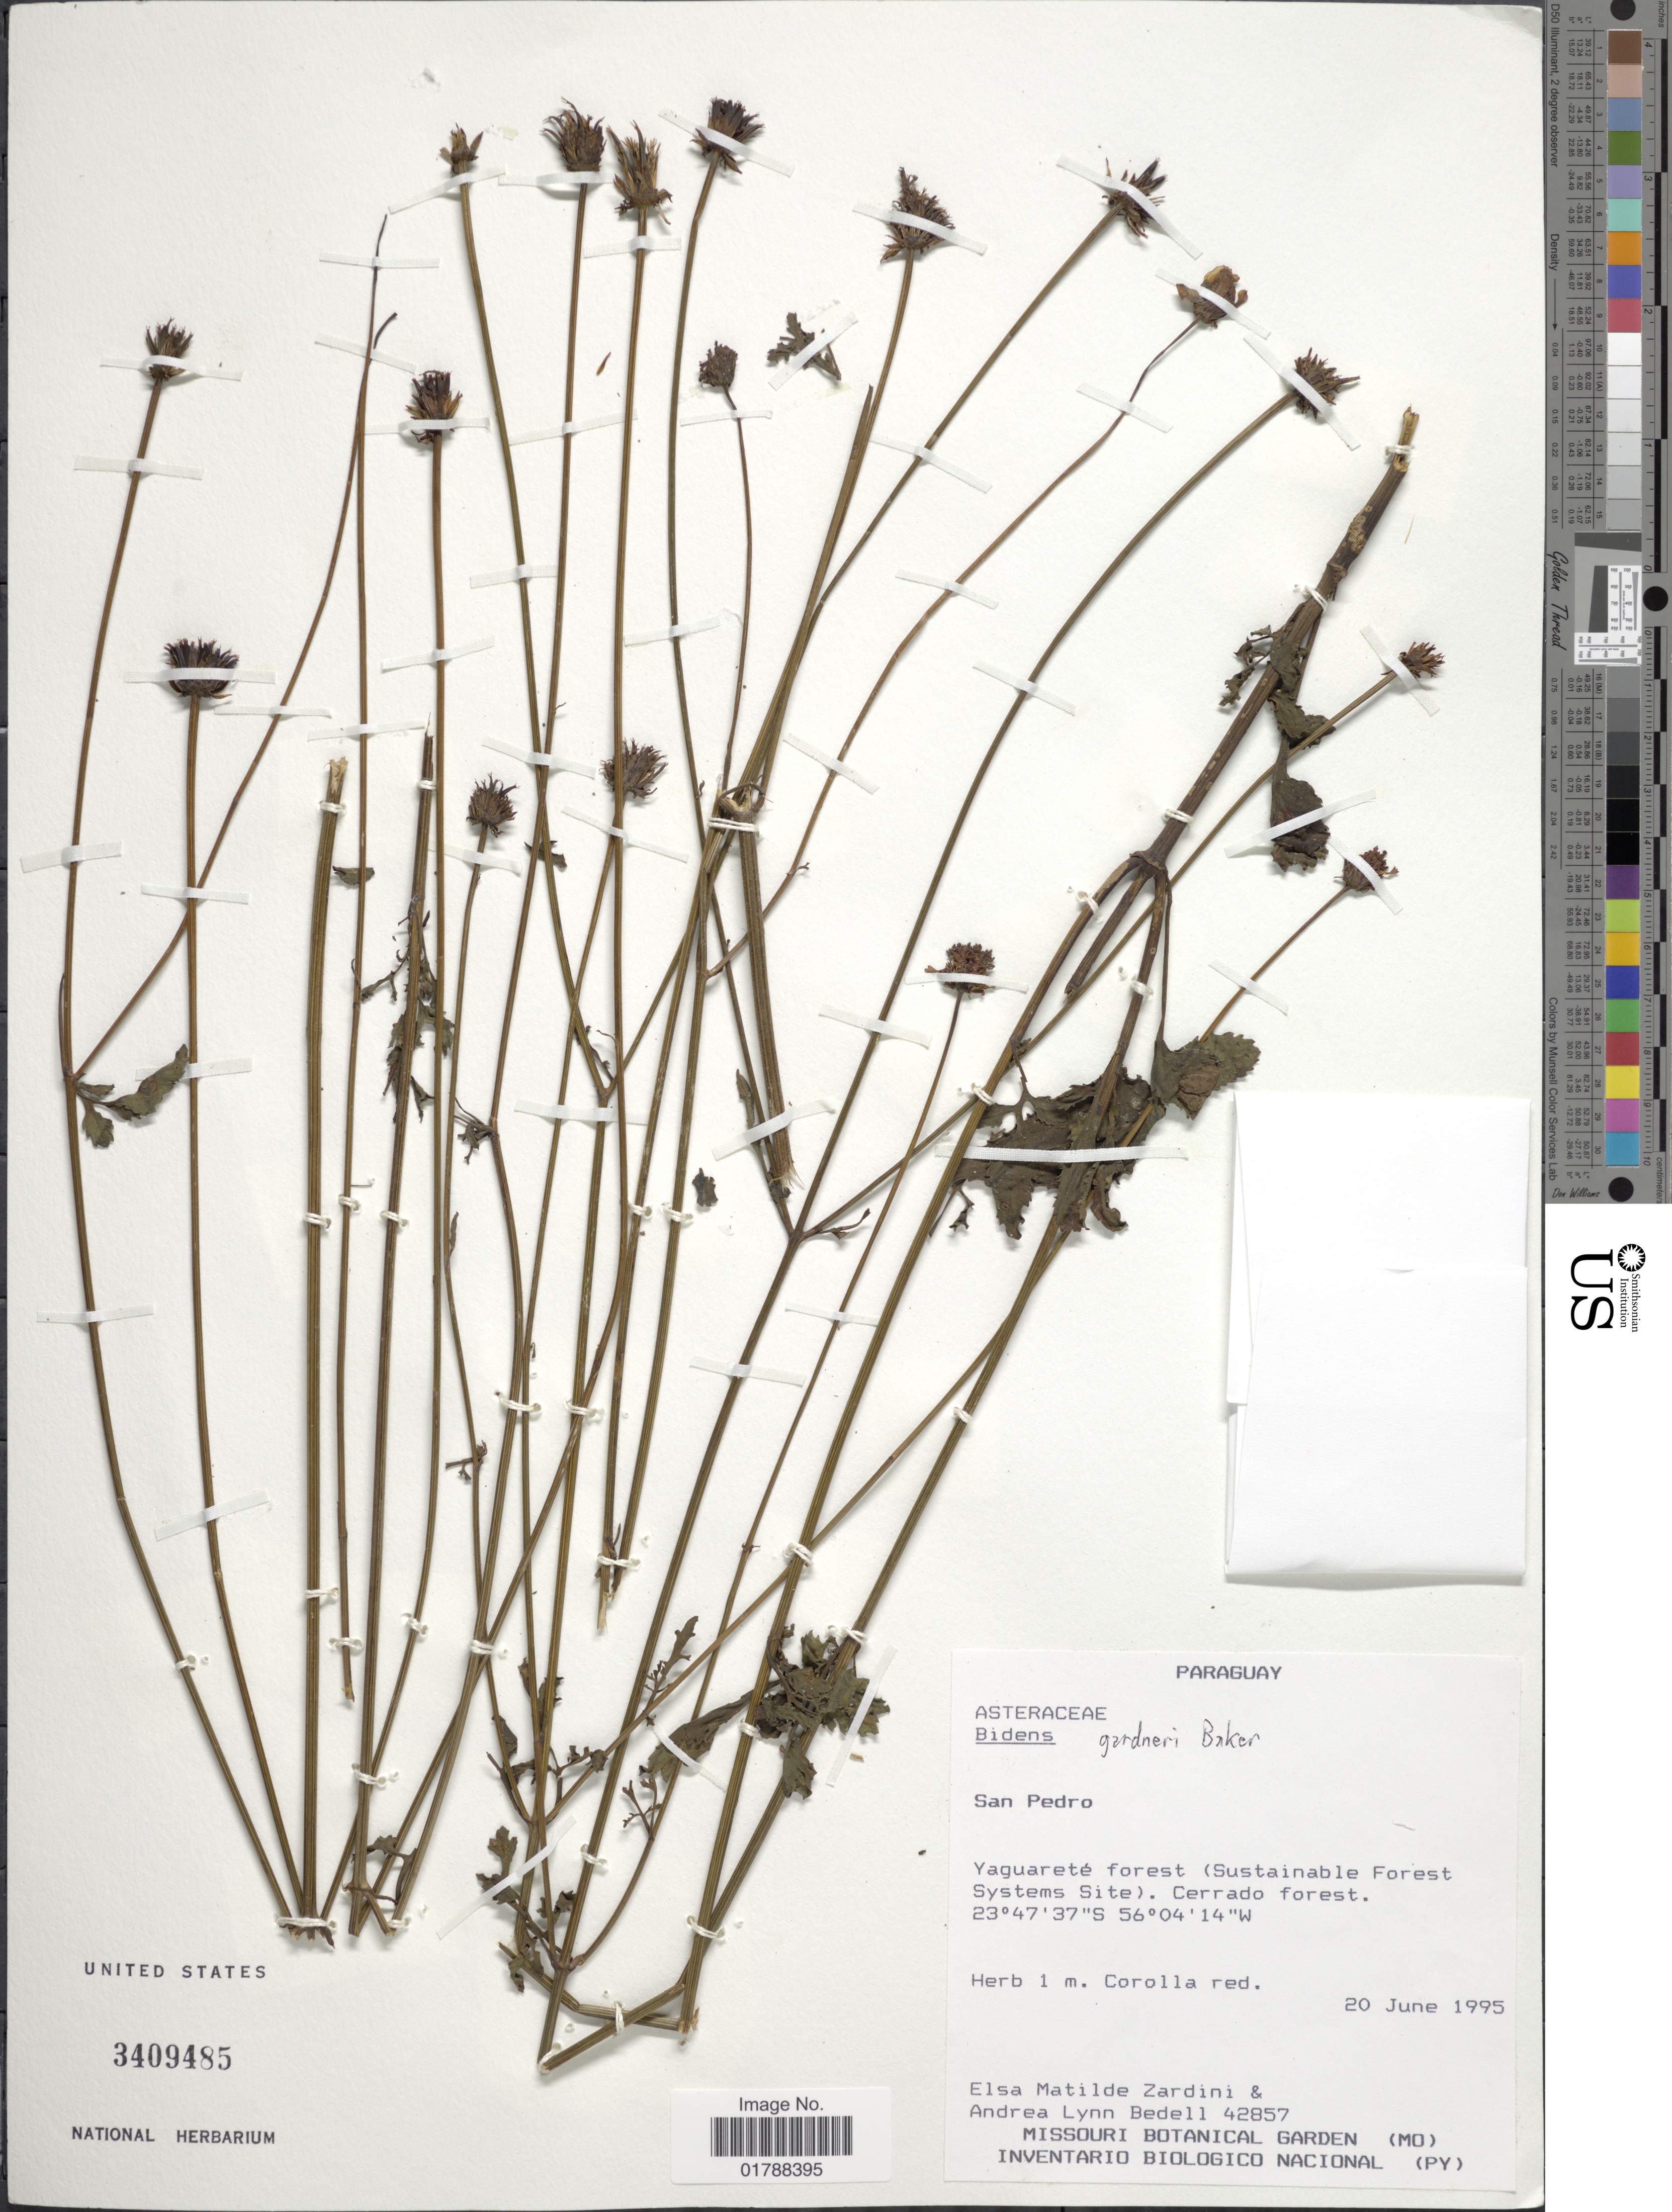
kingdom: Plantae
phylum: Tracheophyta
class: Magnoliopsida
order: Asterales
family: Asteraceae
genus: Bidens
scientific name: Bidens gardneri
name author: Baker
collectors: E. M. Zardini & A. Bedell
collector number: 42857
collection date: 1995-06-20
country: Paraguay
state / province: San Pedro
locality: Yagauareté forest (Sustainable Forest Systems Site)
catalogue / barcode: US 3409485